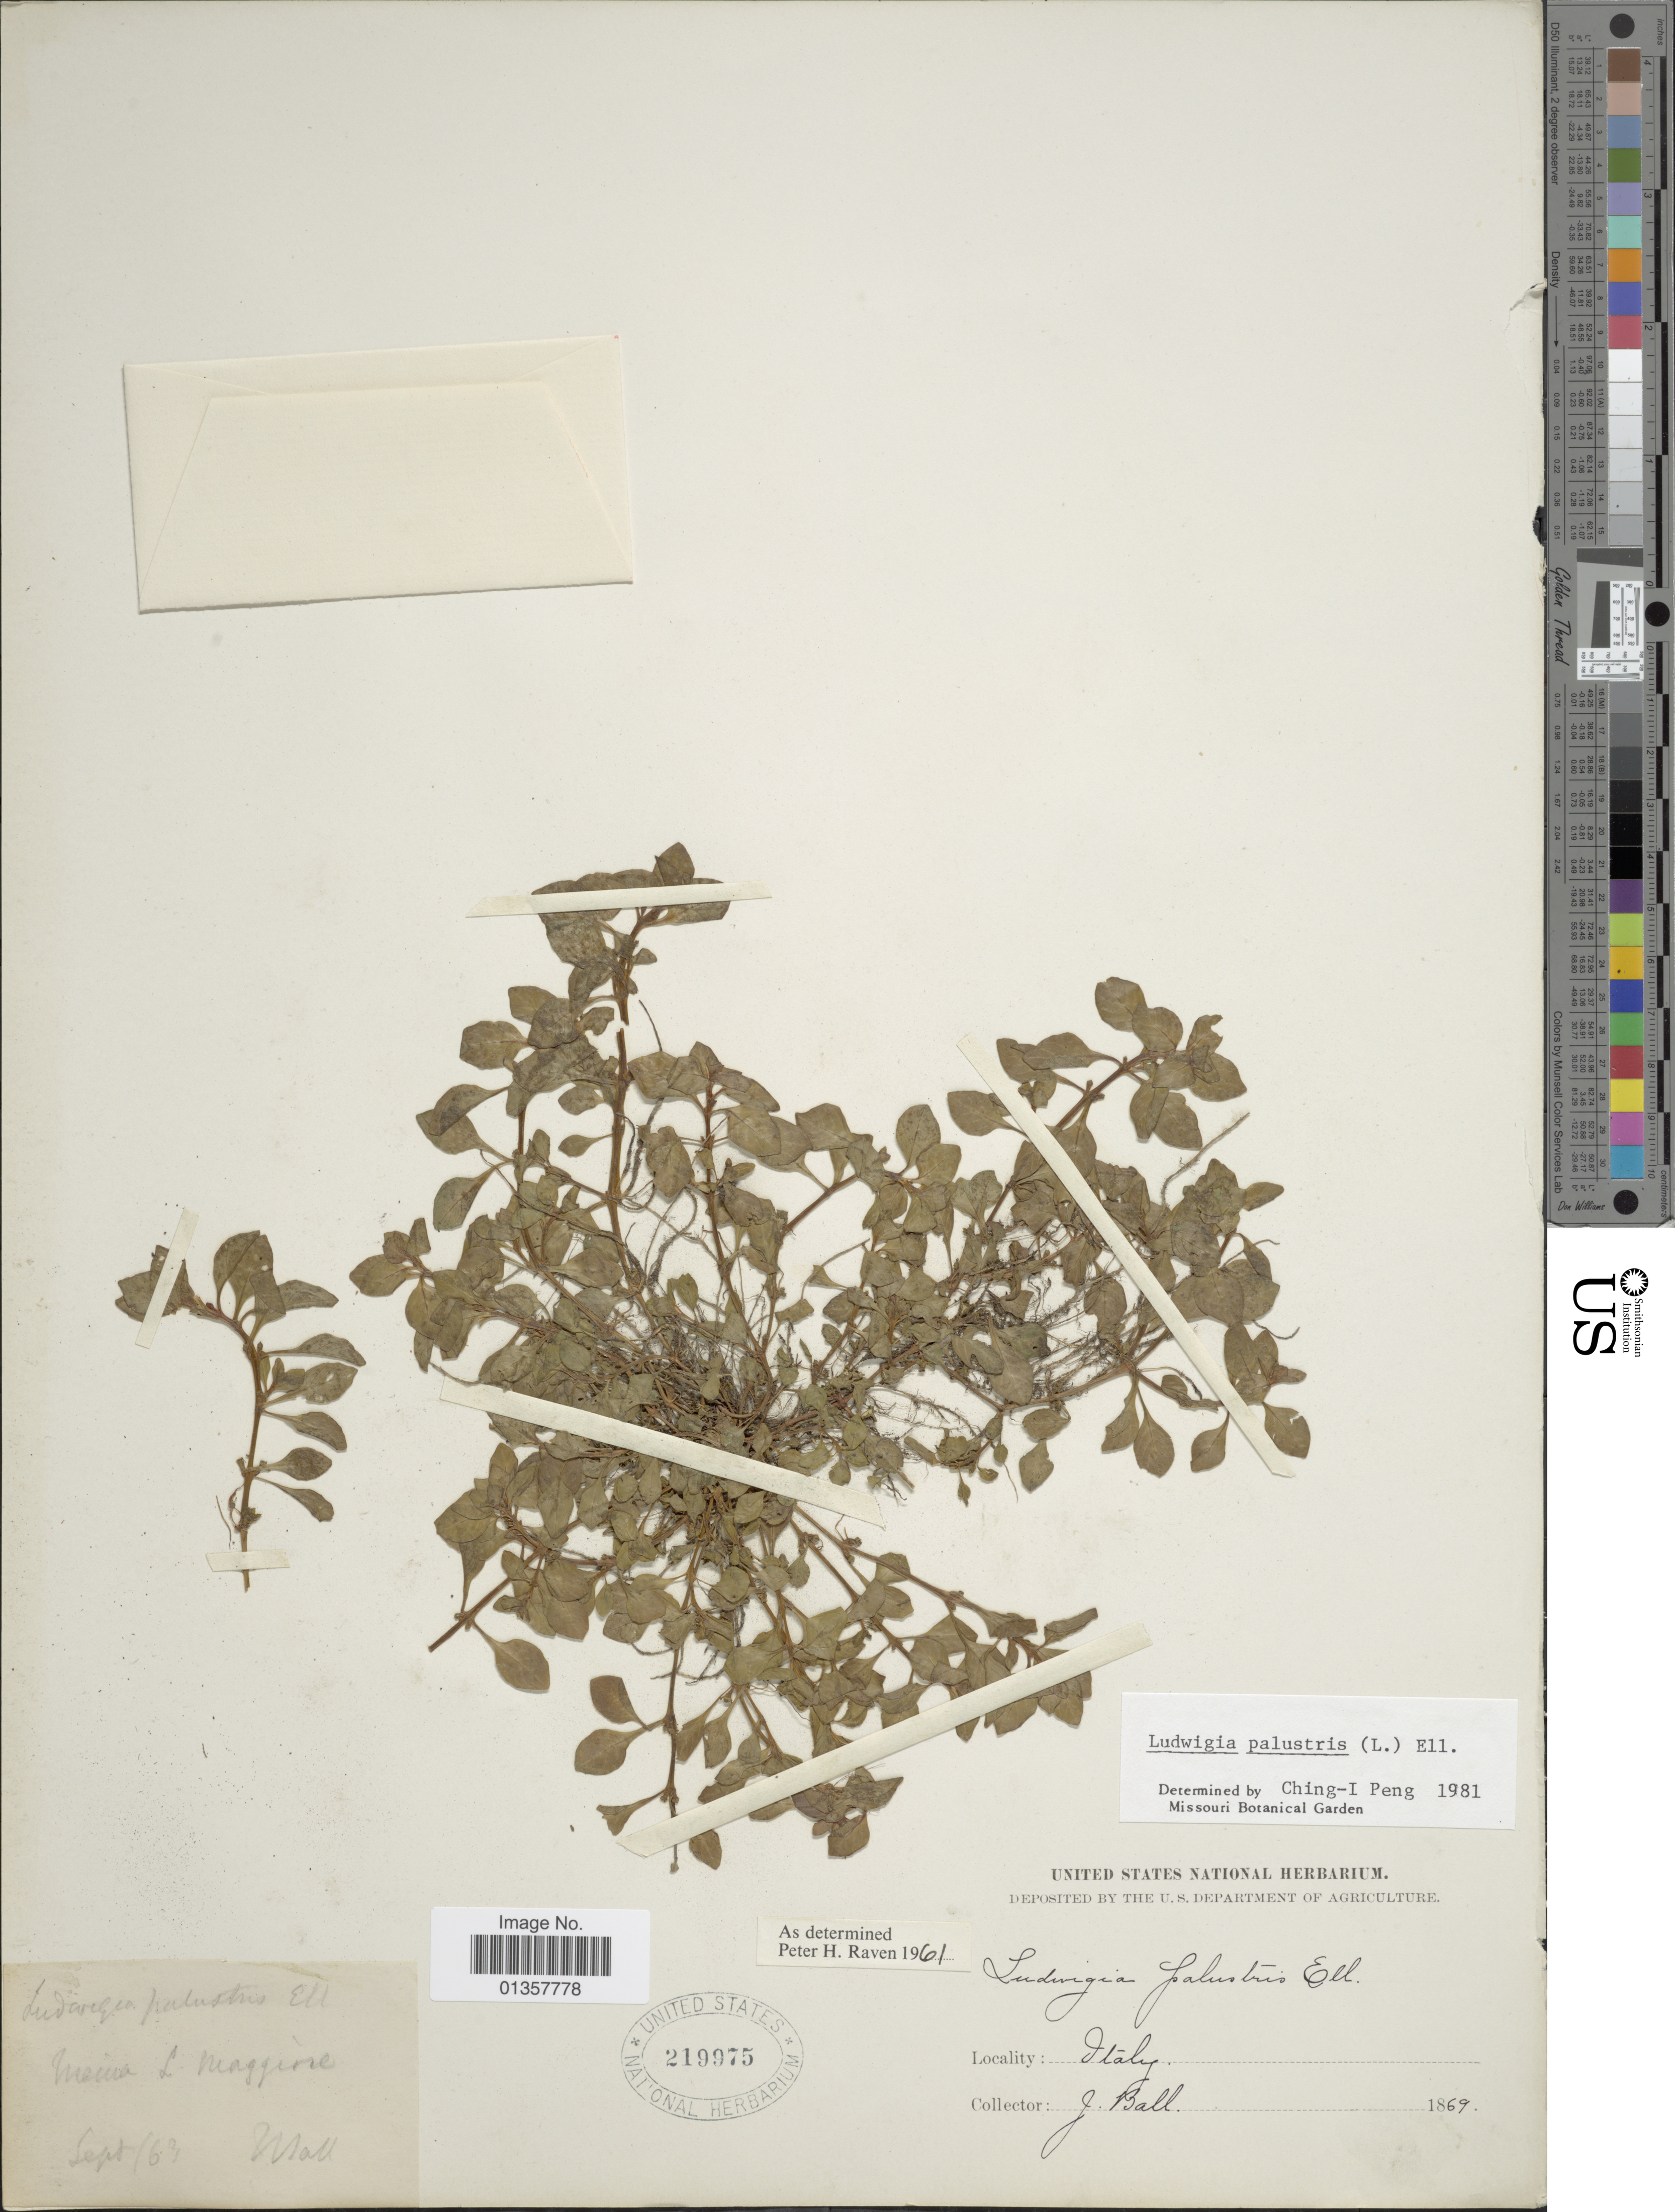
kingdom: Plantae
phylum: Tracheophyta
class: Magnoliopsida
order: Myrtales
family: Onagraceae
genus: Ludwigia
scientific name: Ludwigia palustris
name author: (L.) Elliott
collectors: J. Ball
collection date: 1869-09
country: Italy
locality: [illegible text] L. Maggiore.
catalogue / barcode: US 219975